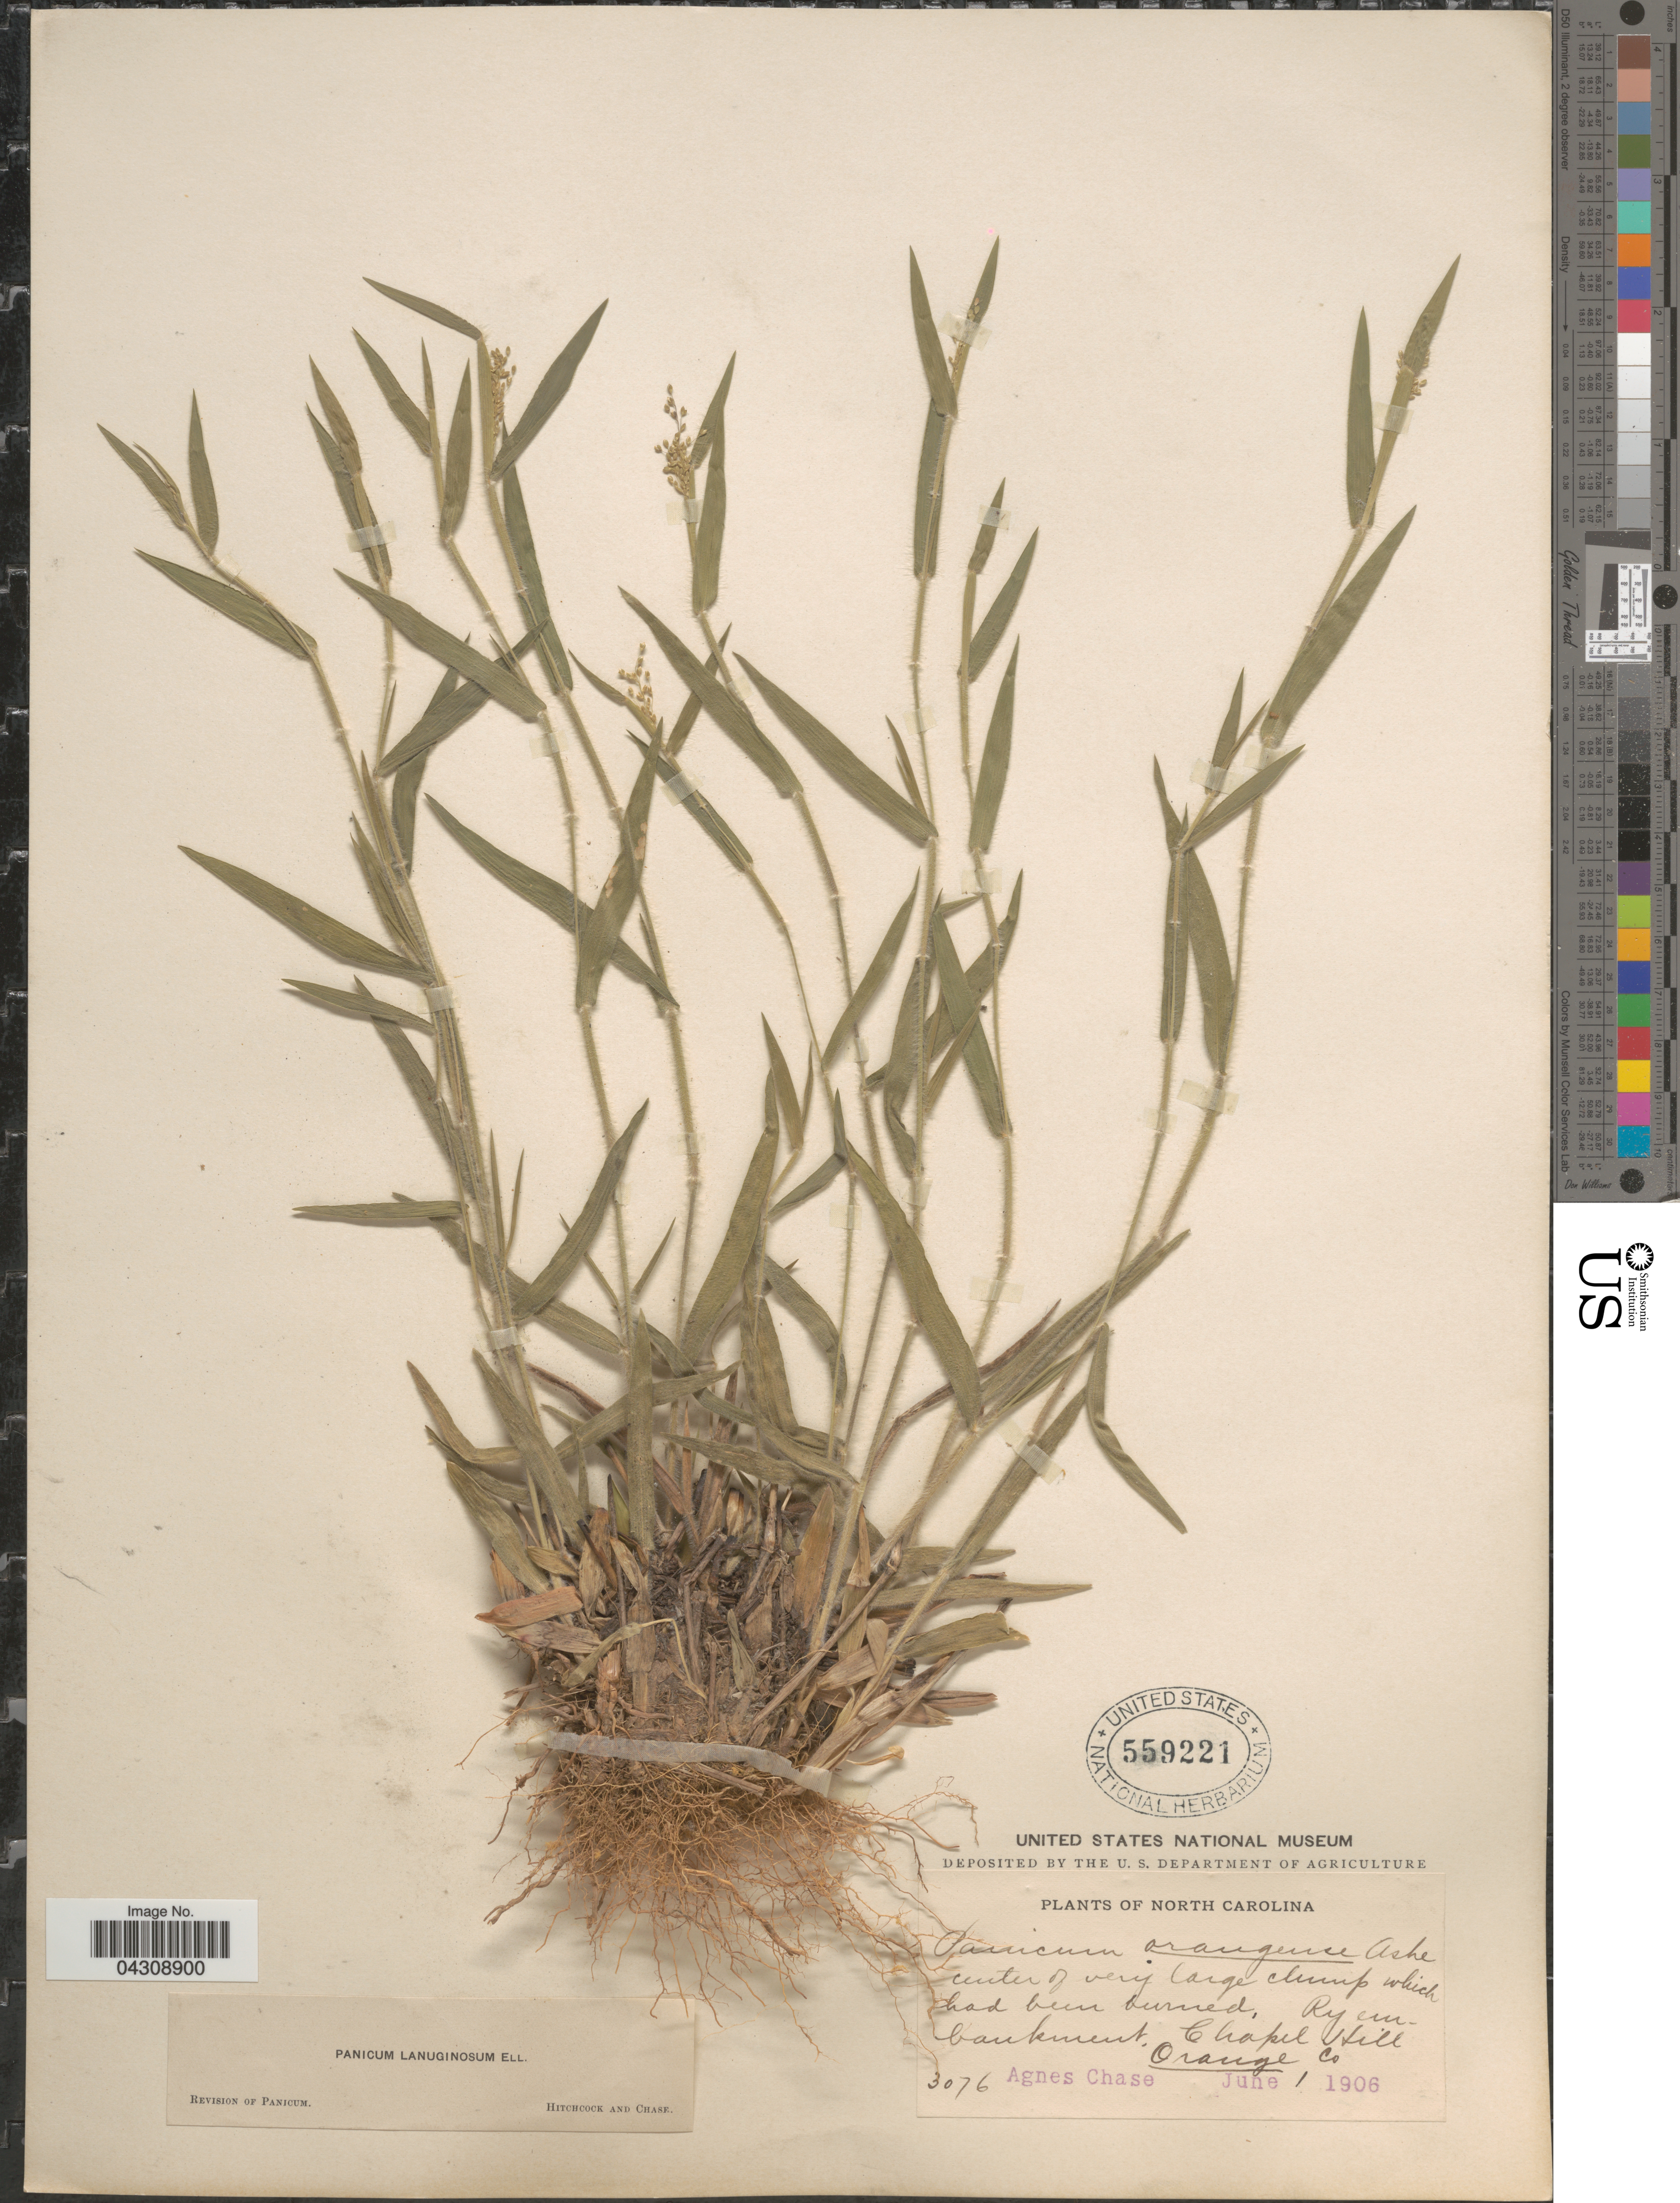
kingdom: Plantae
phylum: Tracheophyta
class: Liliopsida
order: Poales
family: Poaceae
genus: Dichanthelium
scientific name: Dichanthelium acuminatum var. acuminatum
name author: (Sw.) Gould & C.A. Clark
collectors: A. Chase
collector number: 3076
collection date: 1906-06-01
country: United States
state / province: North Carolina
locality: Ry embankment, Chapel Hill. Orange Co.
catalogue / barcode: US 559221